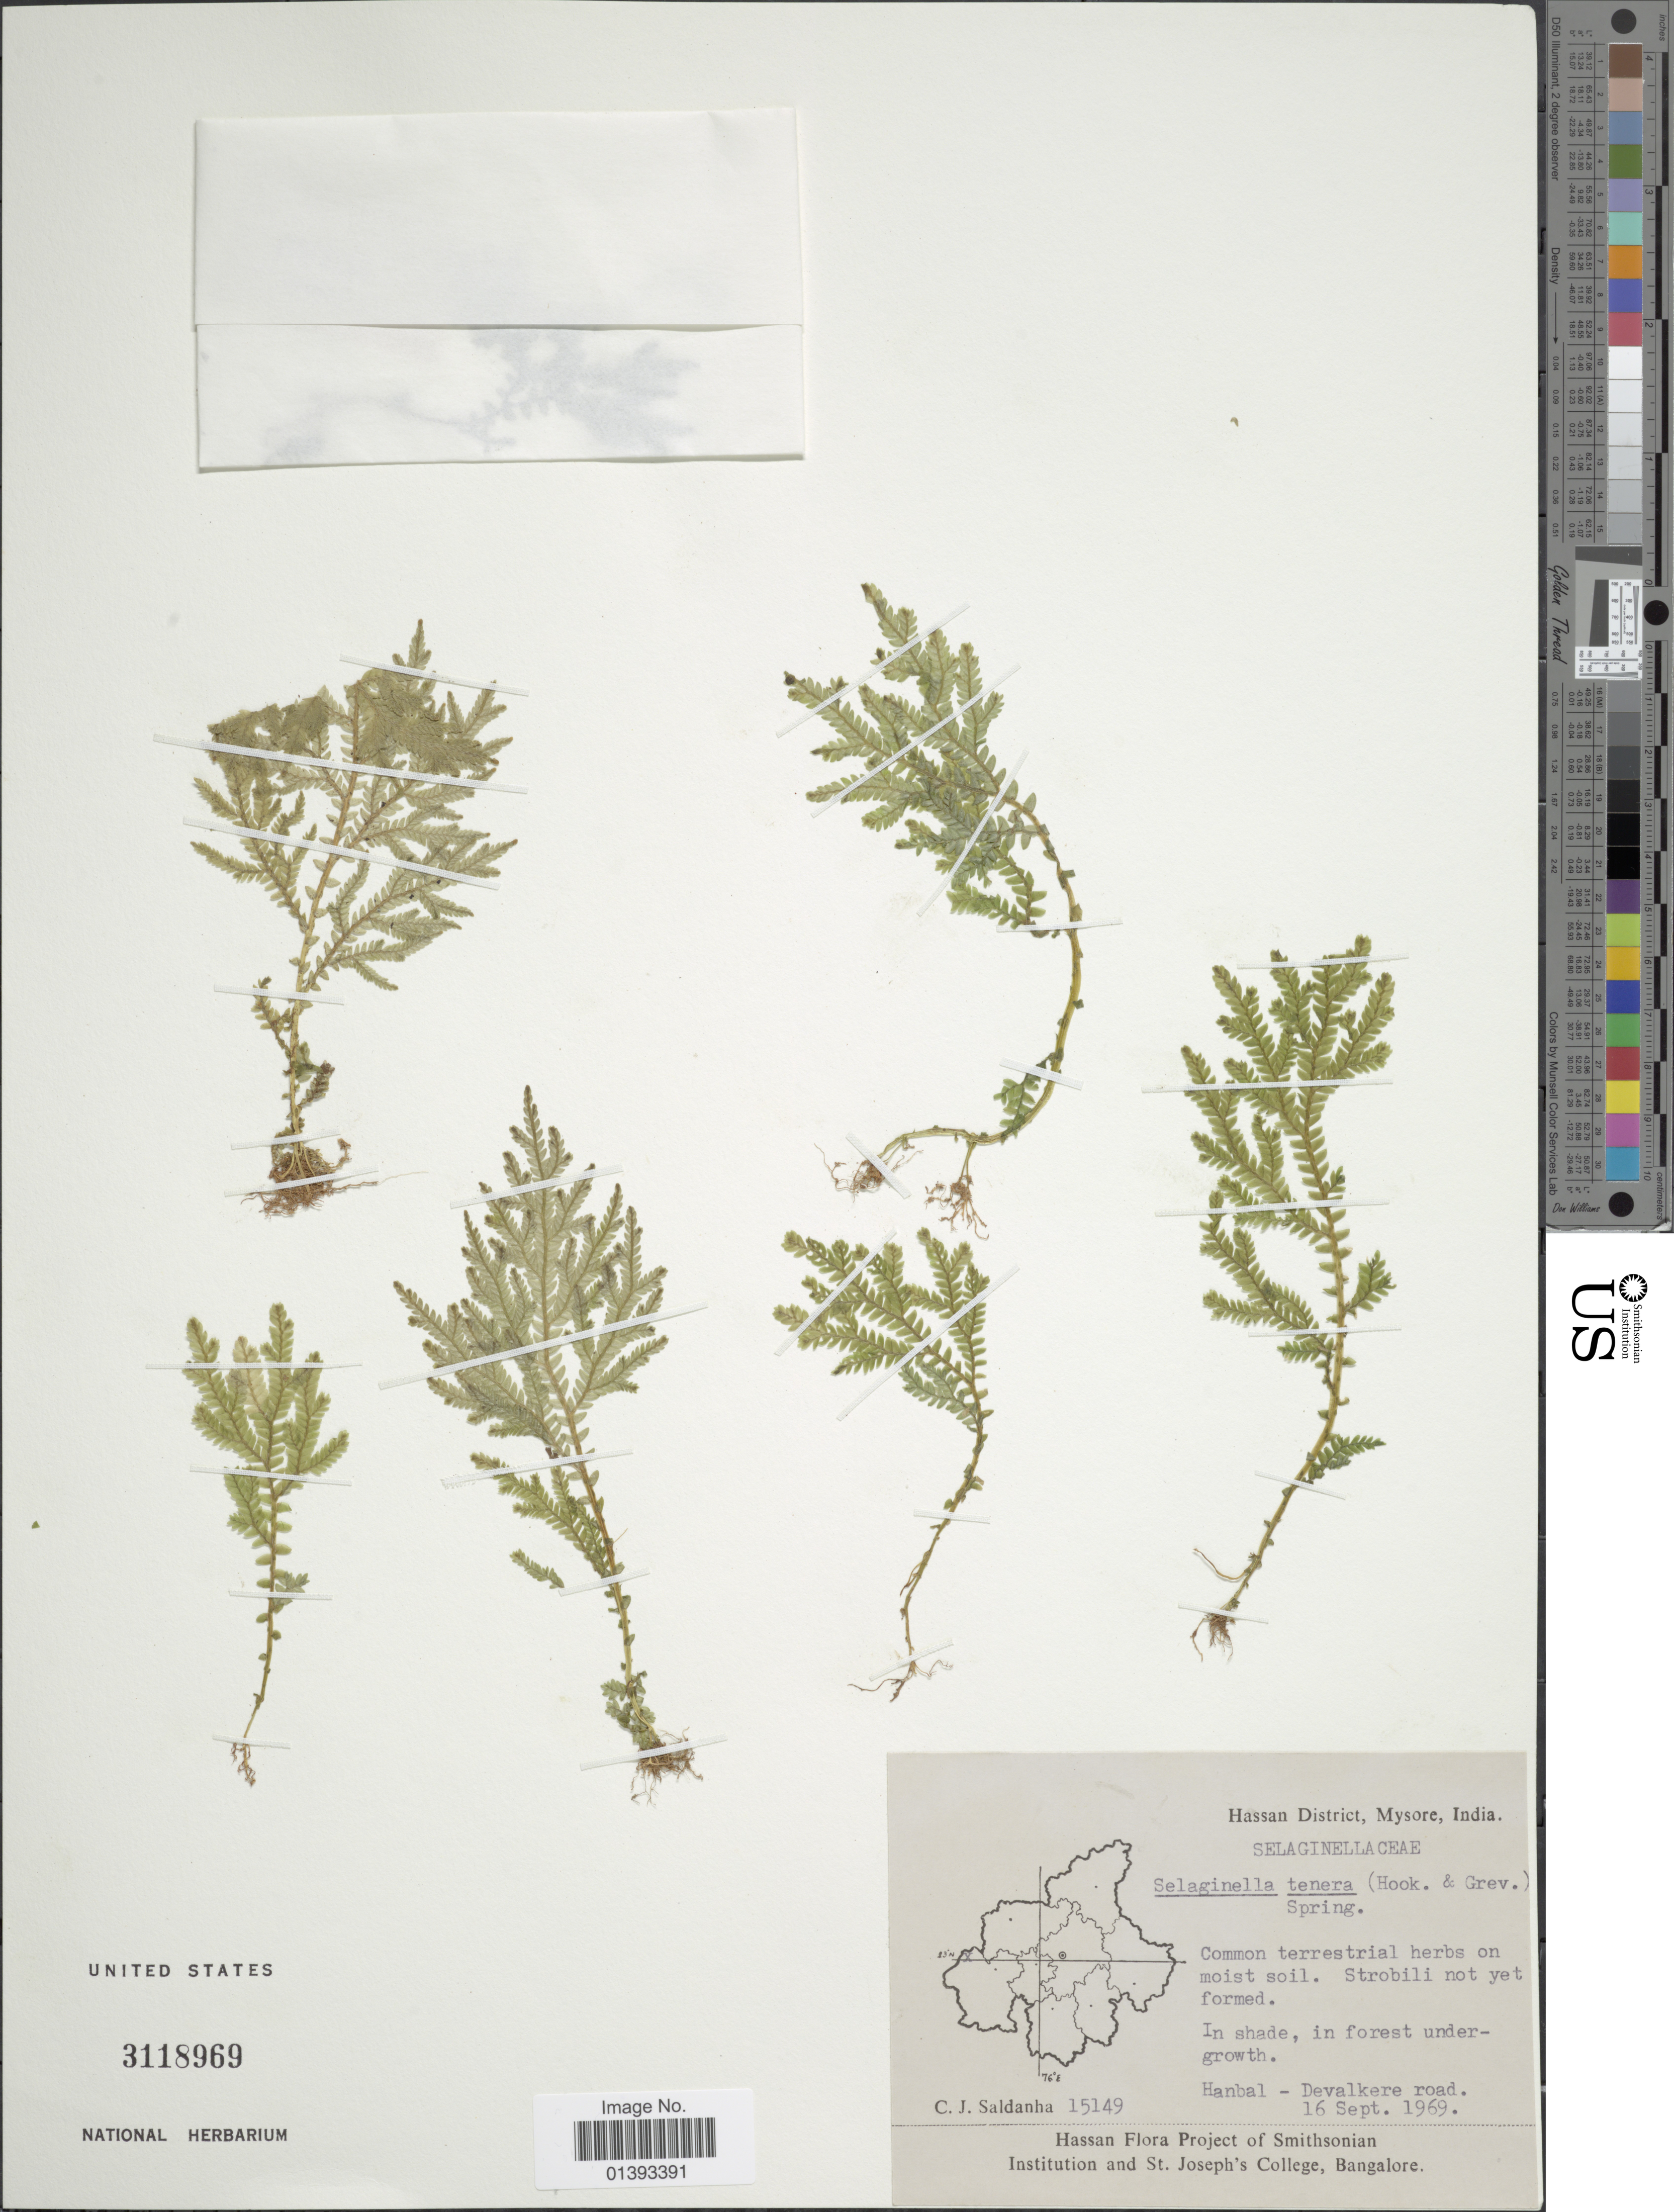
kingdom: Plantae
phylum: Tracheophyta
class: Lycopodiopsida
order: Selaginellales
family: Selaginellaceae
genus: Selaginella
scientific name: Selaginella tenera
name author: (Hook. & Grev.) Spring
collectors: C. J. Saldanha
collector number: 15149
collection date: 1969-09-16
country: India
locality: Hassan District, Mysore, Hanbal-Devalkere road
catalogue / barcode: US 3118969